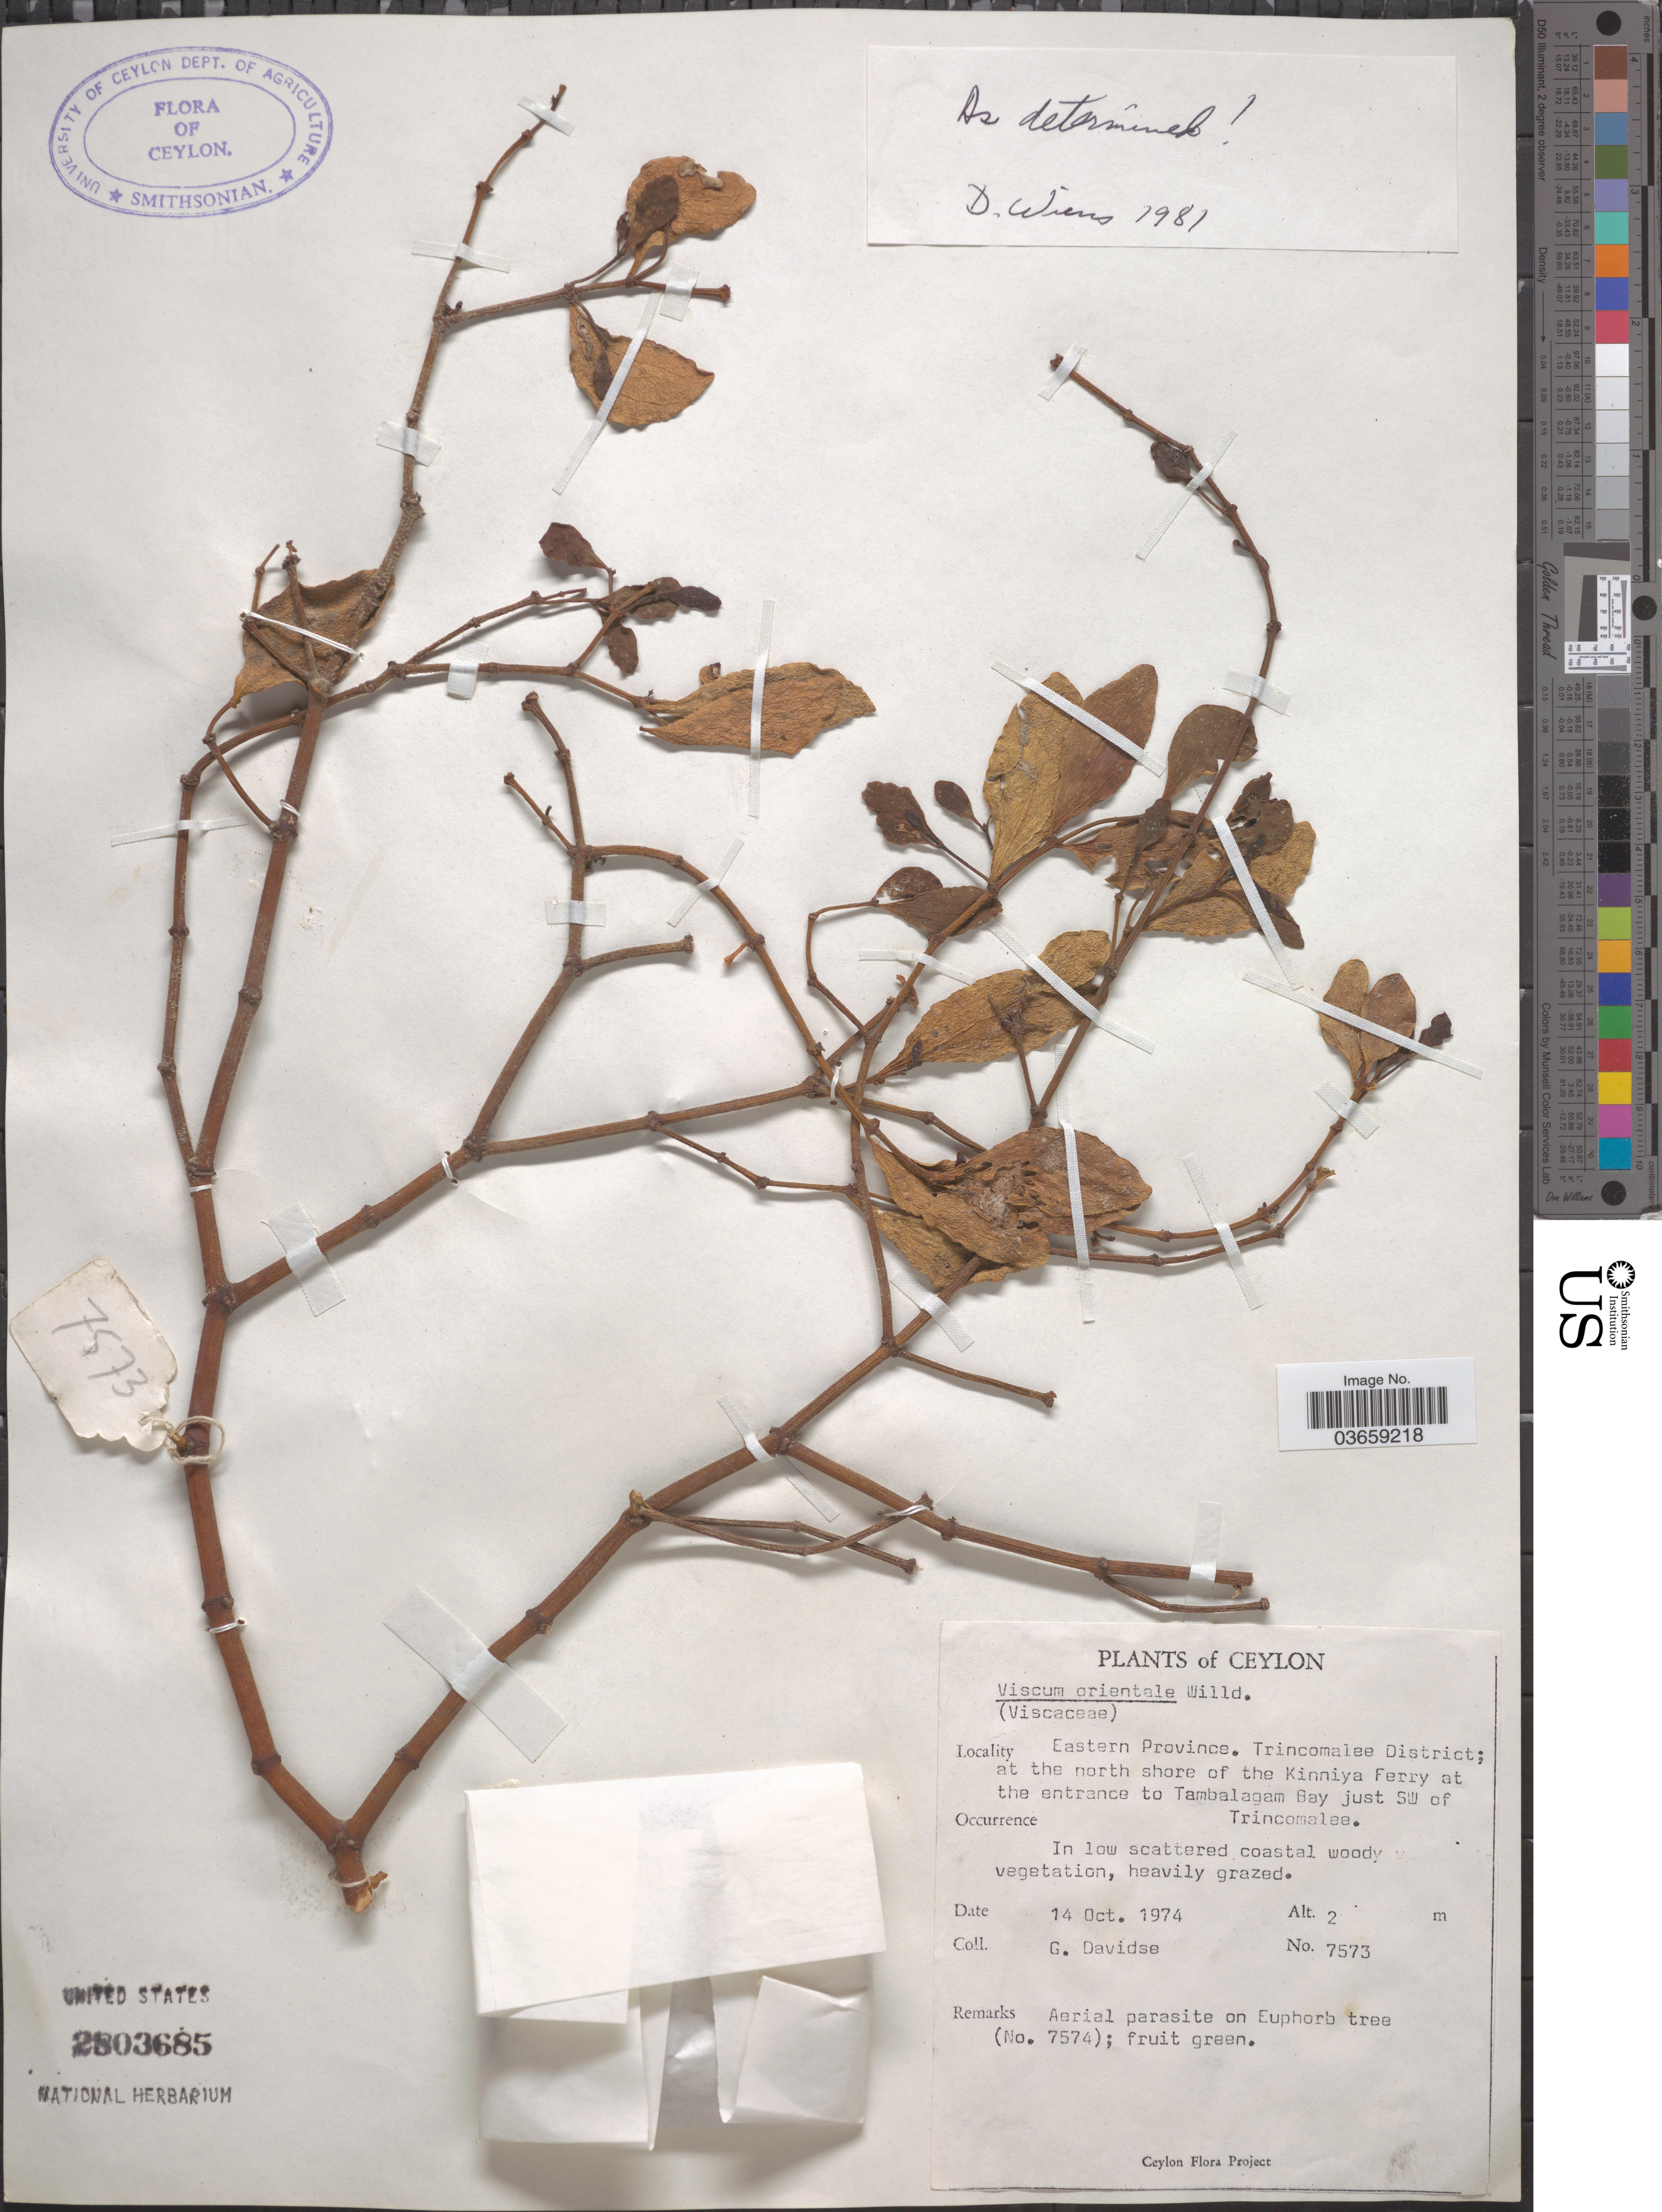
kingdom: Plantae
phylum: Tracheophyta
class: Magnoliopsida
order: Santalales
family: Viscaceae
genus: Viscum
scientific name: Viscum orientale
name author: DC.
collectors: G. Davidse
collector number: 7573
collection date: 1974-10-14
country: Sri Lanka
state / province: Eastern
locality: Ceylon. Trincomalee District; at the north shore of the Kinniya Ferry at the entrance to Tambalagam Bay just SW of Trincomalee.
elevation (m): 2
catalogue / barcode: US 2803685